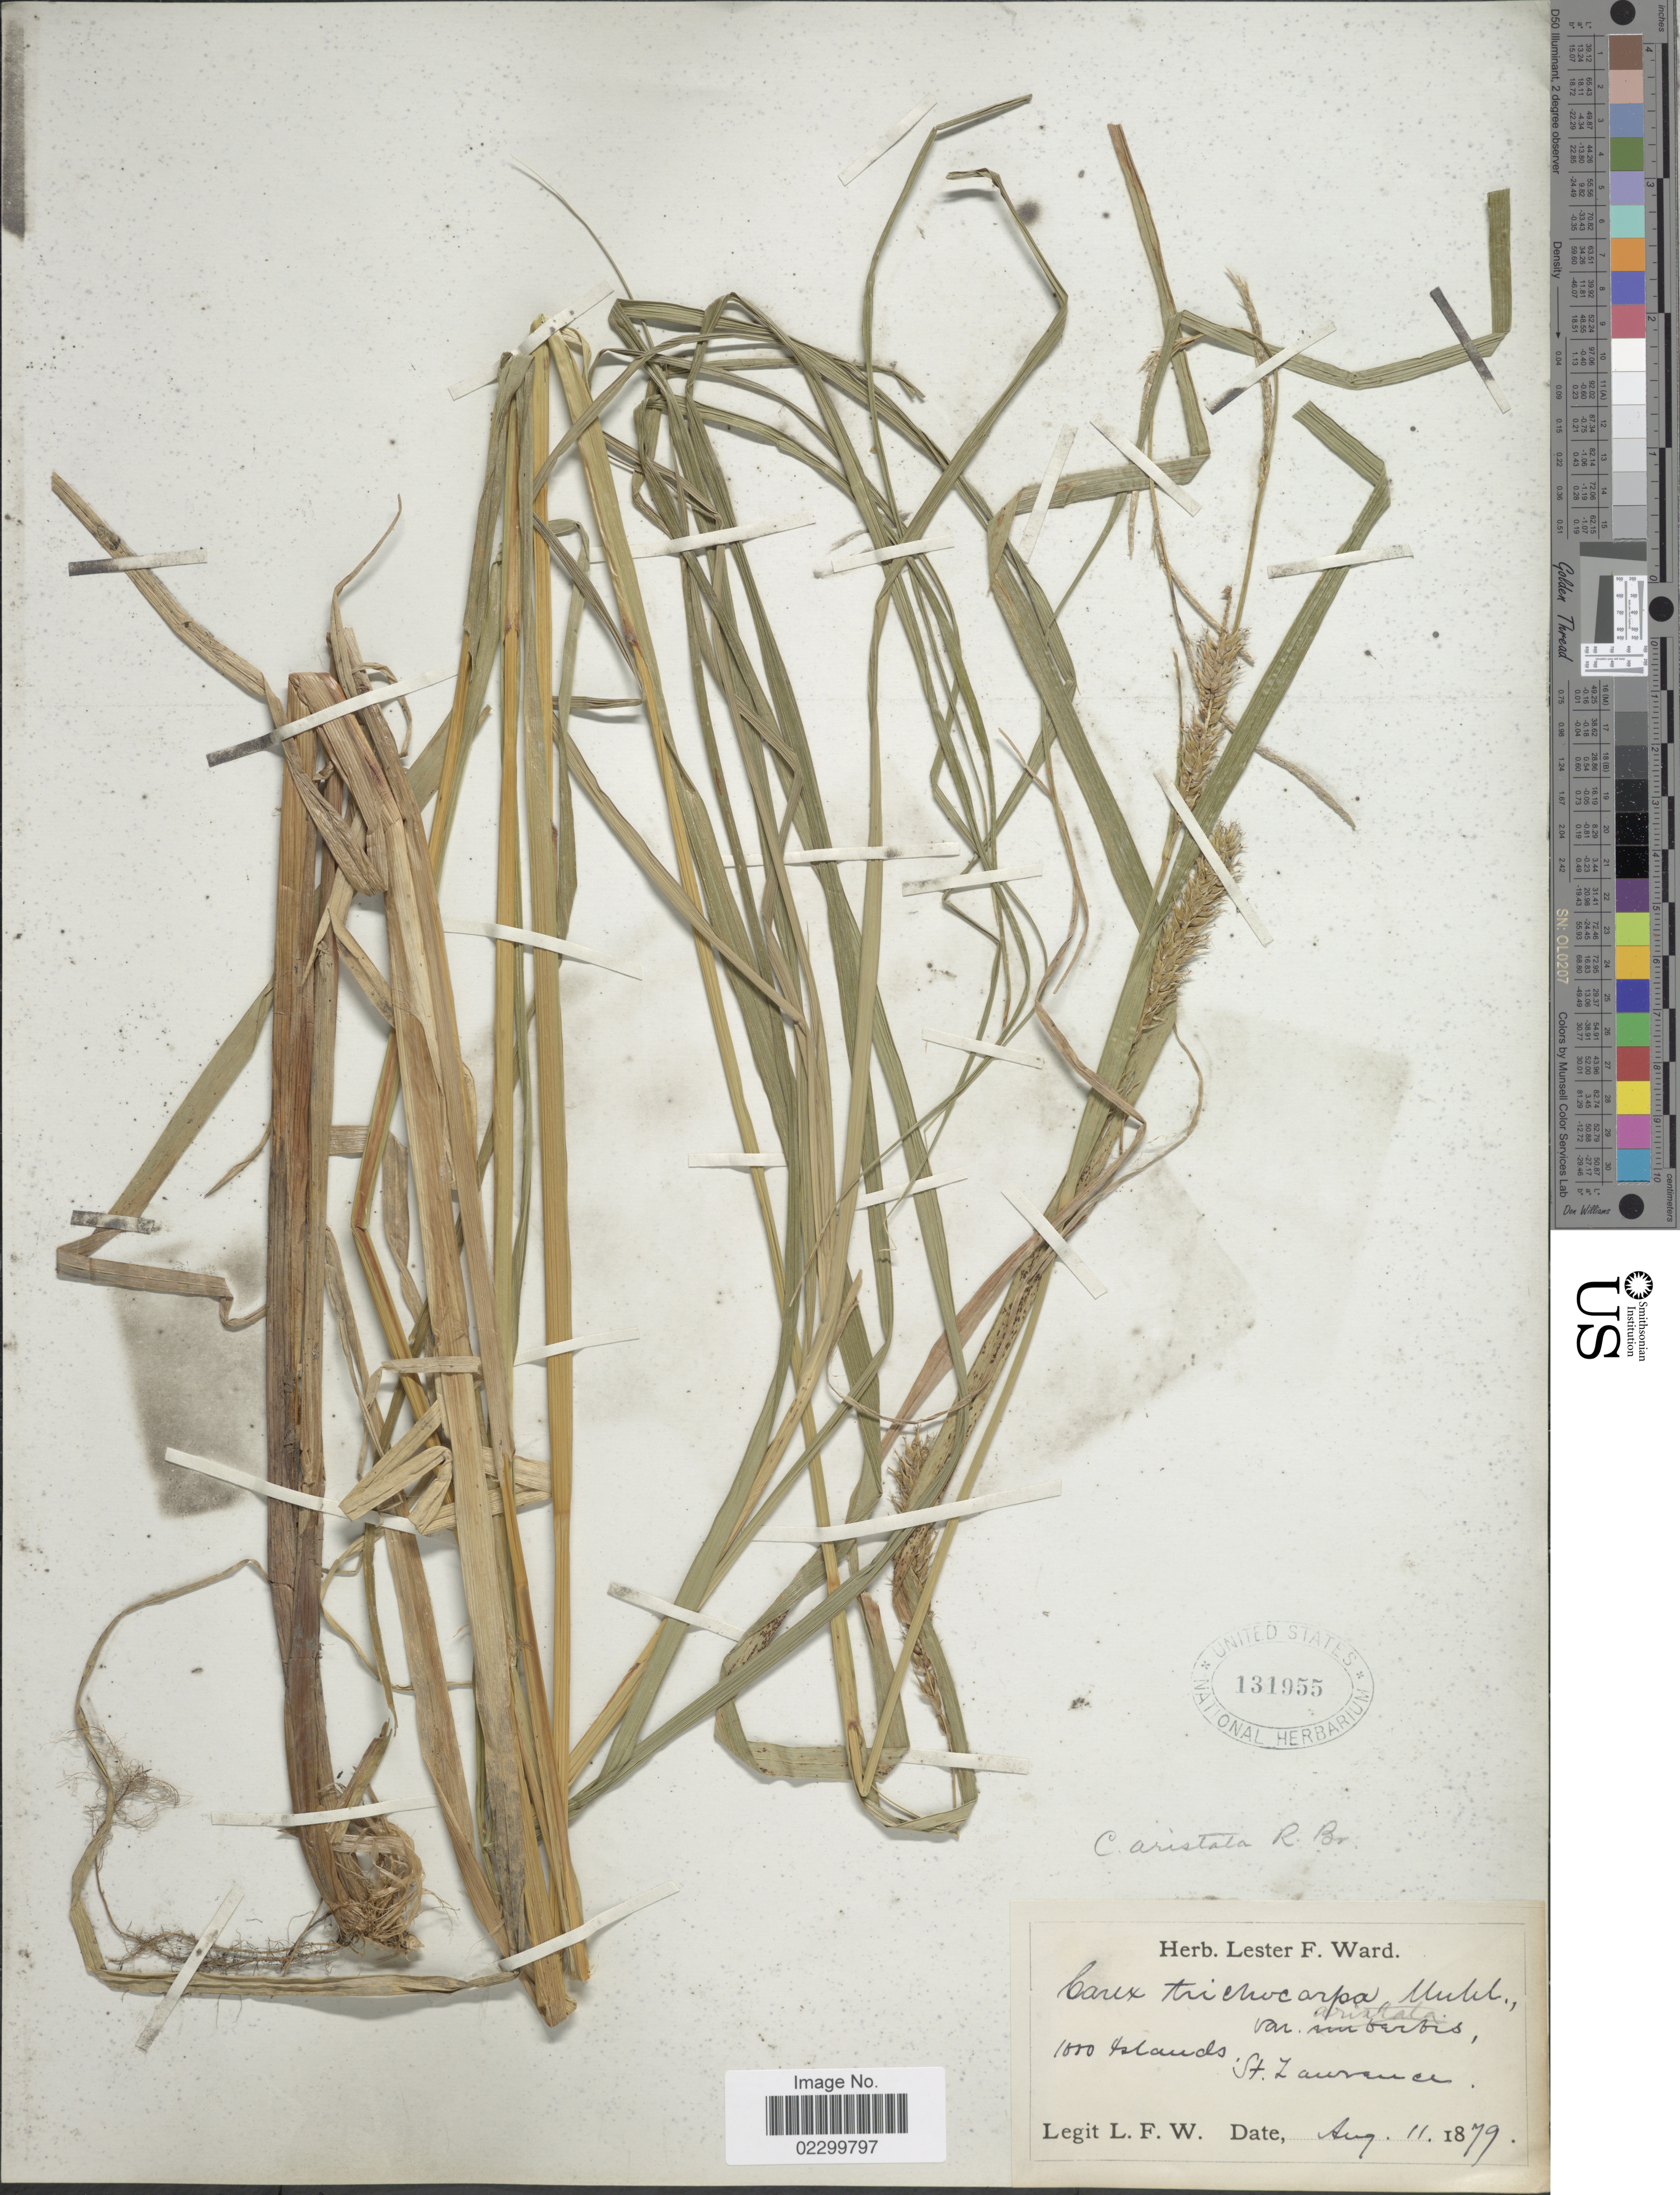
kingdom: Plantae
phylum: Tracheophyta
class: Liliopsida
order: Poales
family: Cyperaceae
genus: Carex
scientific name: Carex atherodes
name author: Spreng.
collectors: L. F. Ward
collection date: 1879-08-11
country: Canada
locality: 1000 Islands, St. Lawrence. [Canada–US border]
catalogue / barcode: US 131955